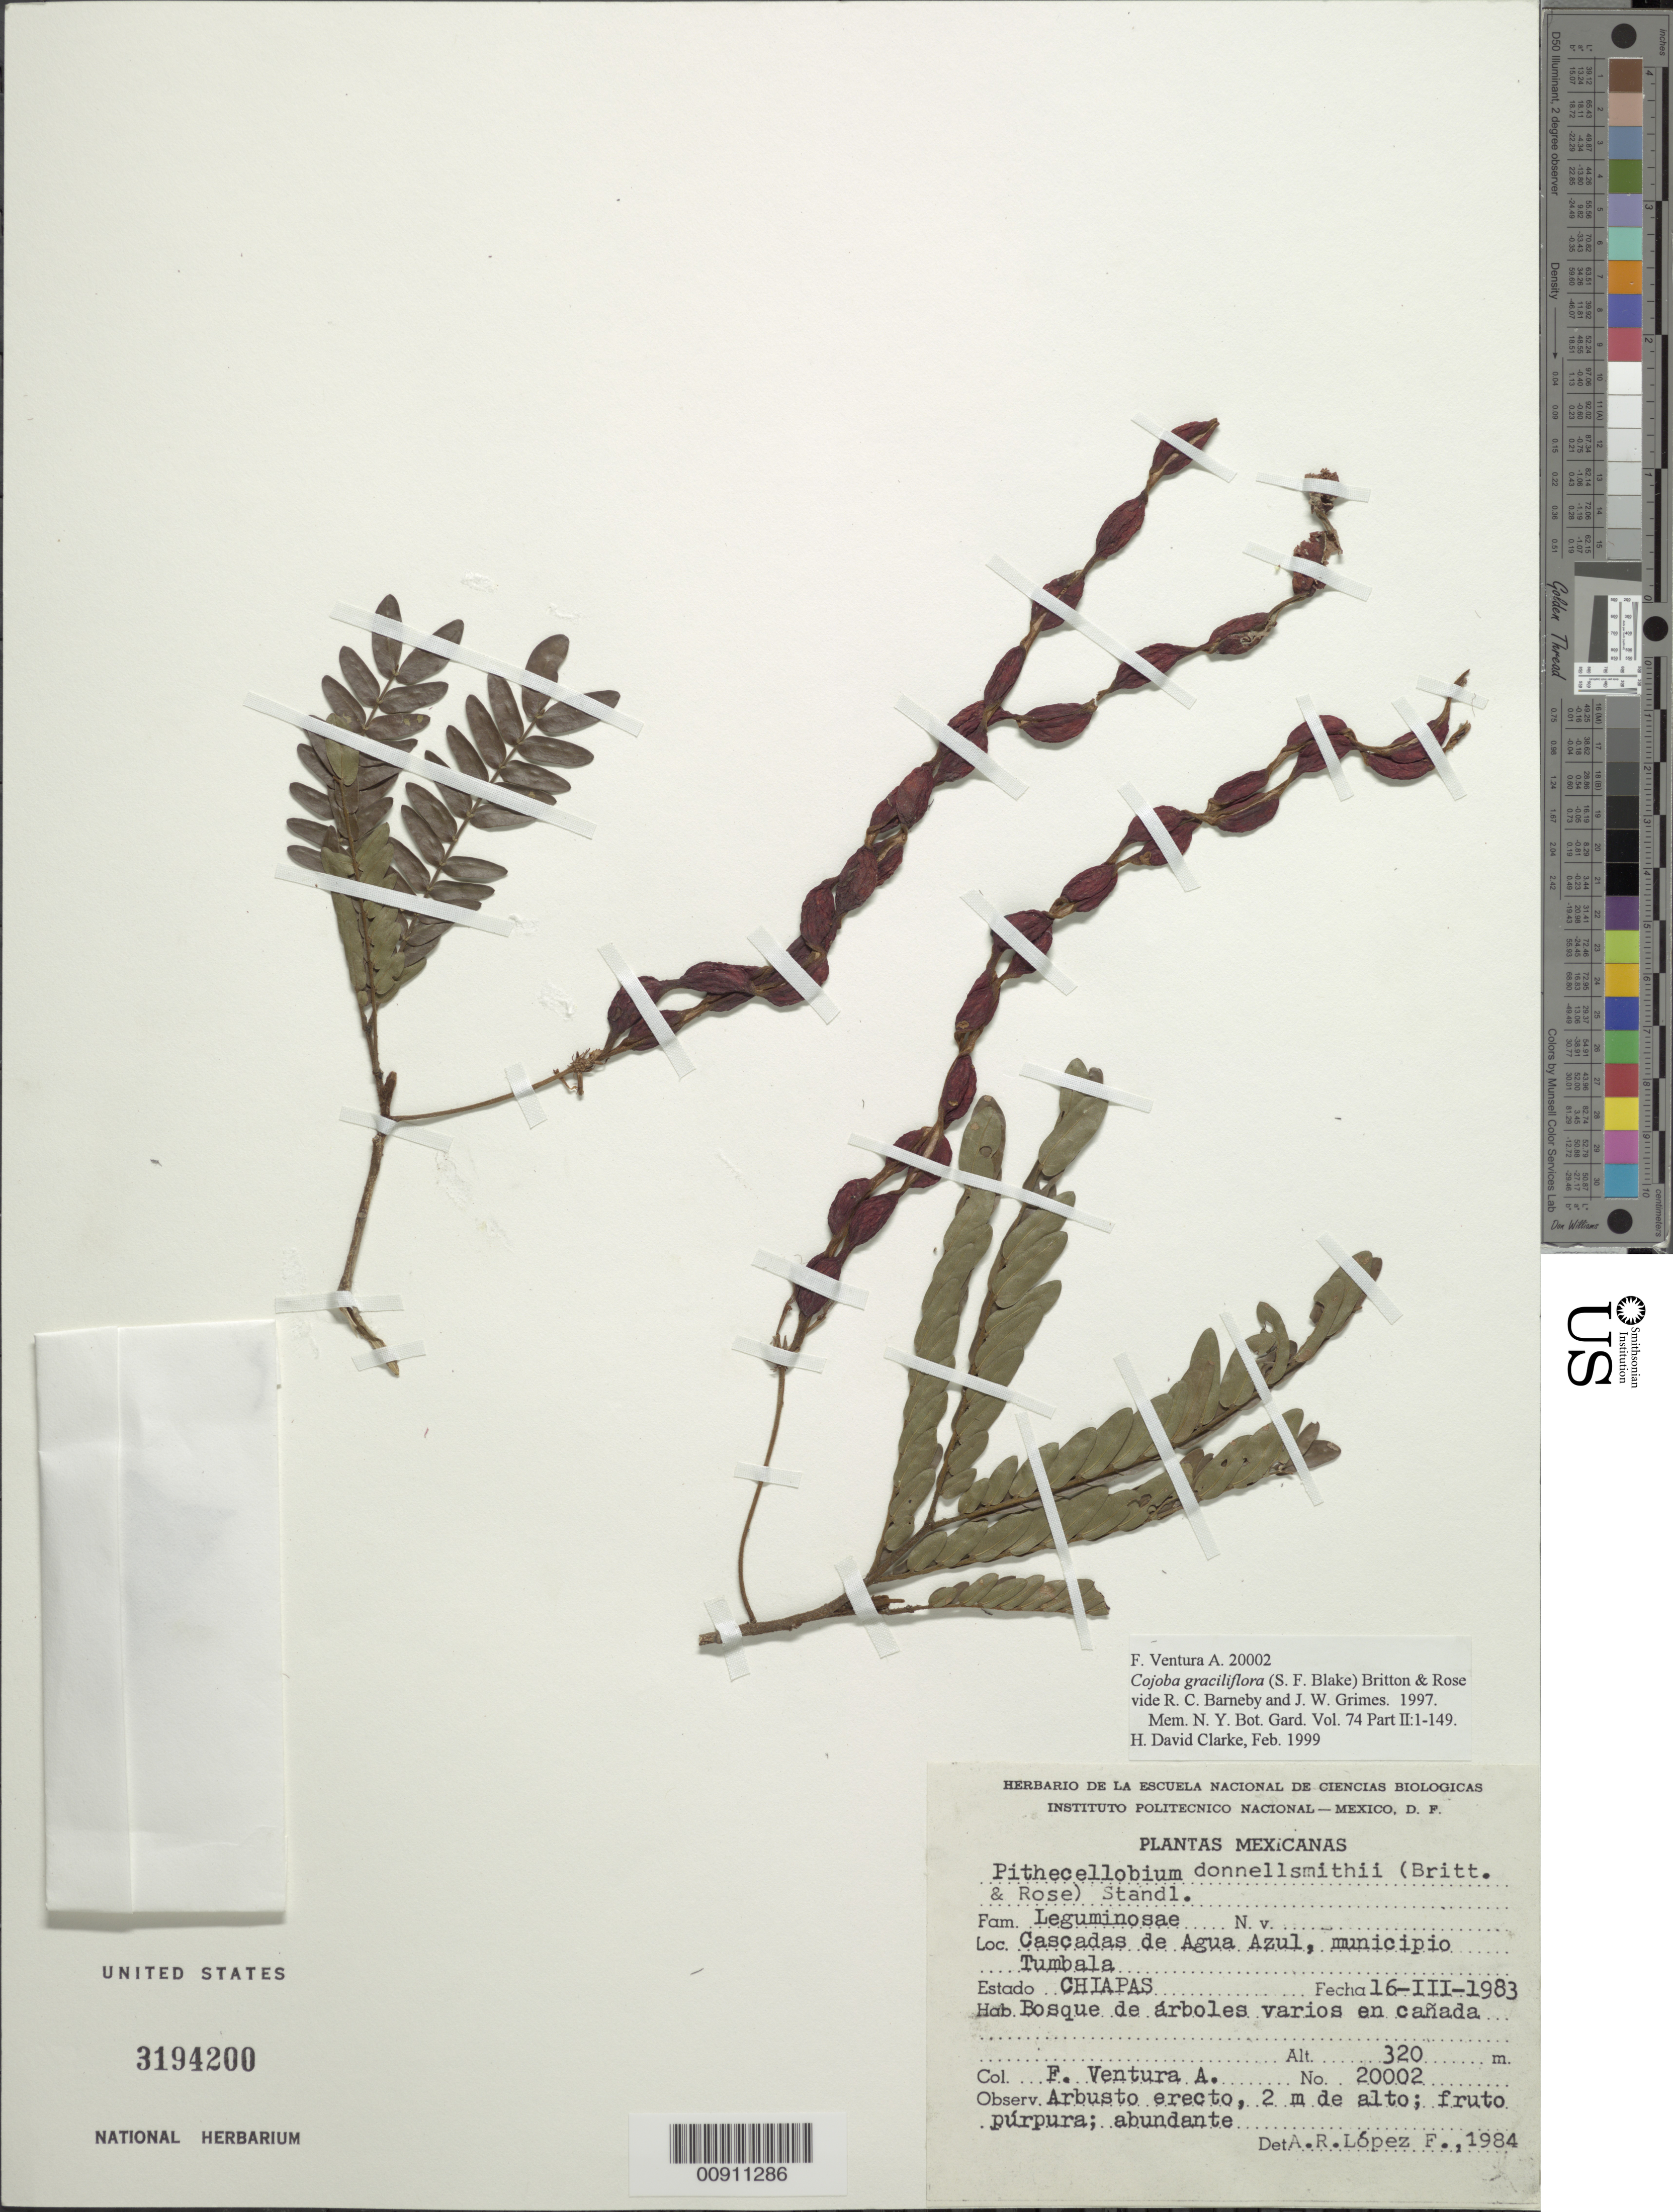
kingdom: Plantae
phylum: Tracheophyta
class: Magnoliopsida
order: Fabales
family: Fabaceae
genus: Cojoba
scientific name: Cojoba graciliflora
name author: (S.F. Blake) Britton & Rose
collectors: F. Ventura A.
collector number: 20002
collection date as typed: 16 Mar 1983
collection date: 1983-03-16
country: Mexico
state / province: Chiapas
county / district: Tumbalá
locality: Cascadas de Agua Azul, municipio Tumbalá, Chiapas.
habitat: Bosque de árbooles varios en cañada.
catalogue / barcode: US 3194200